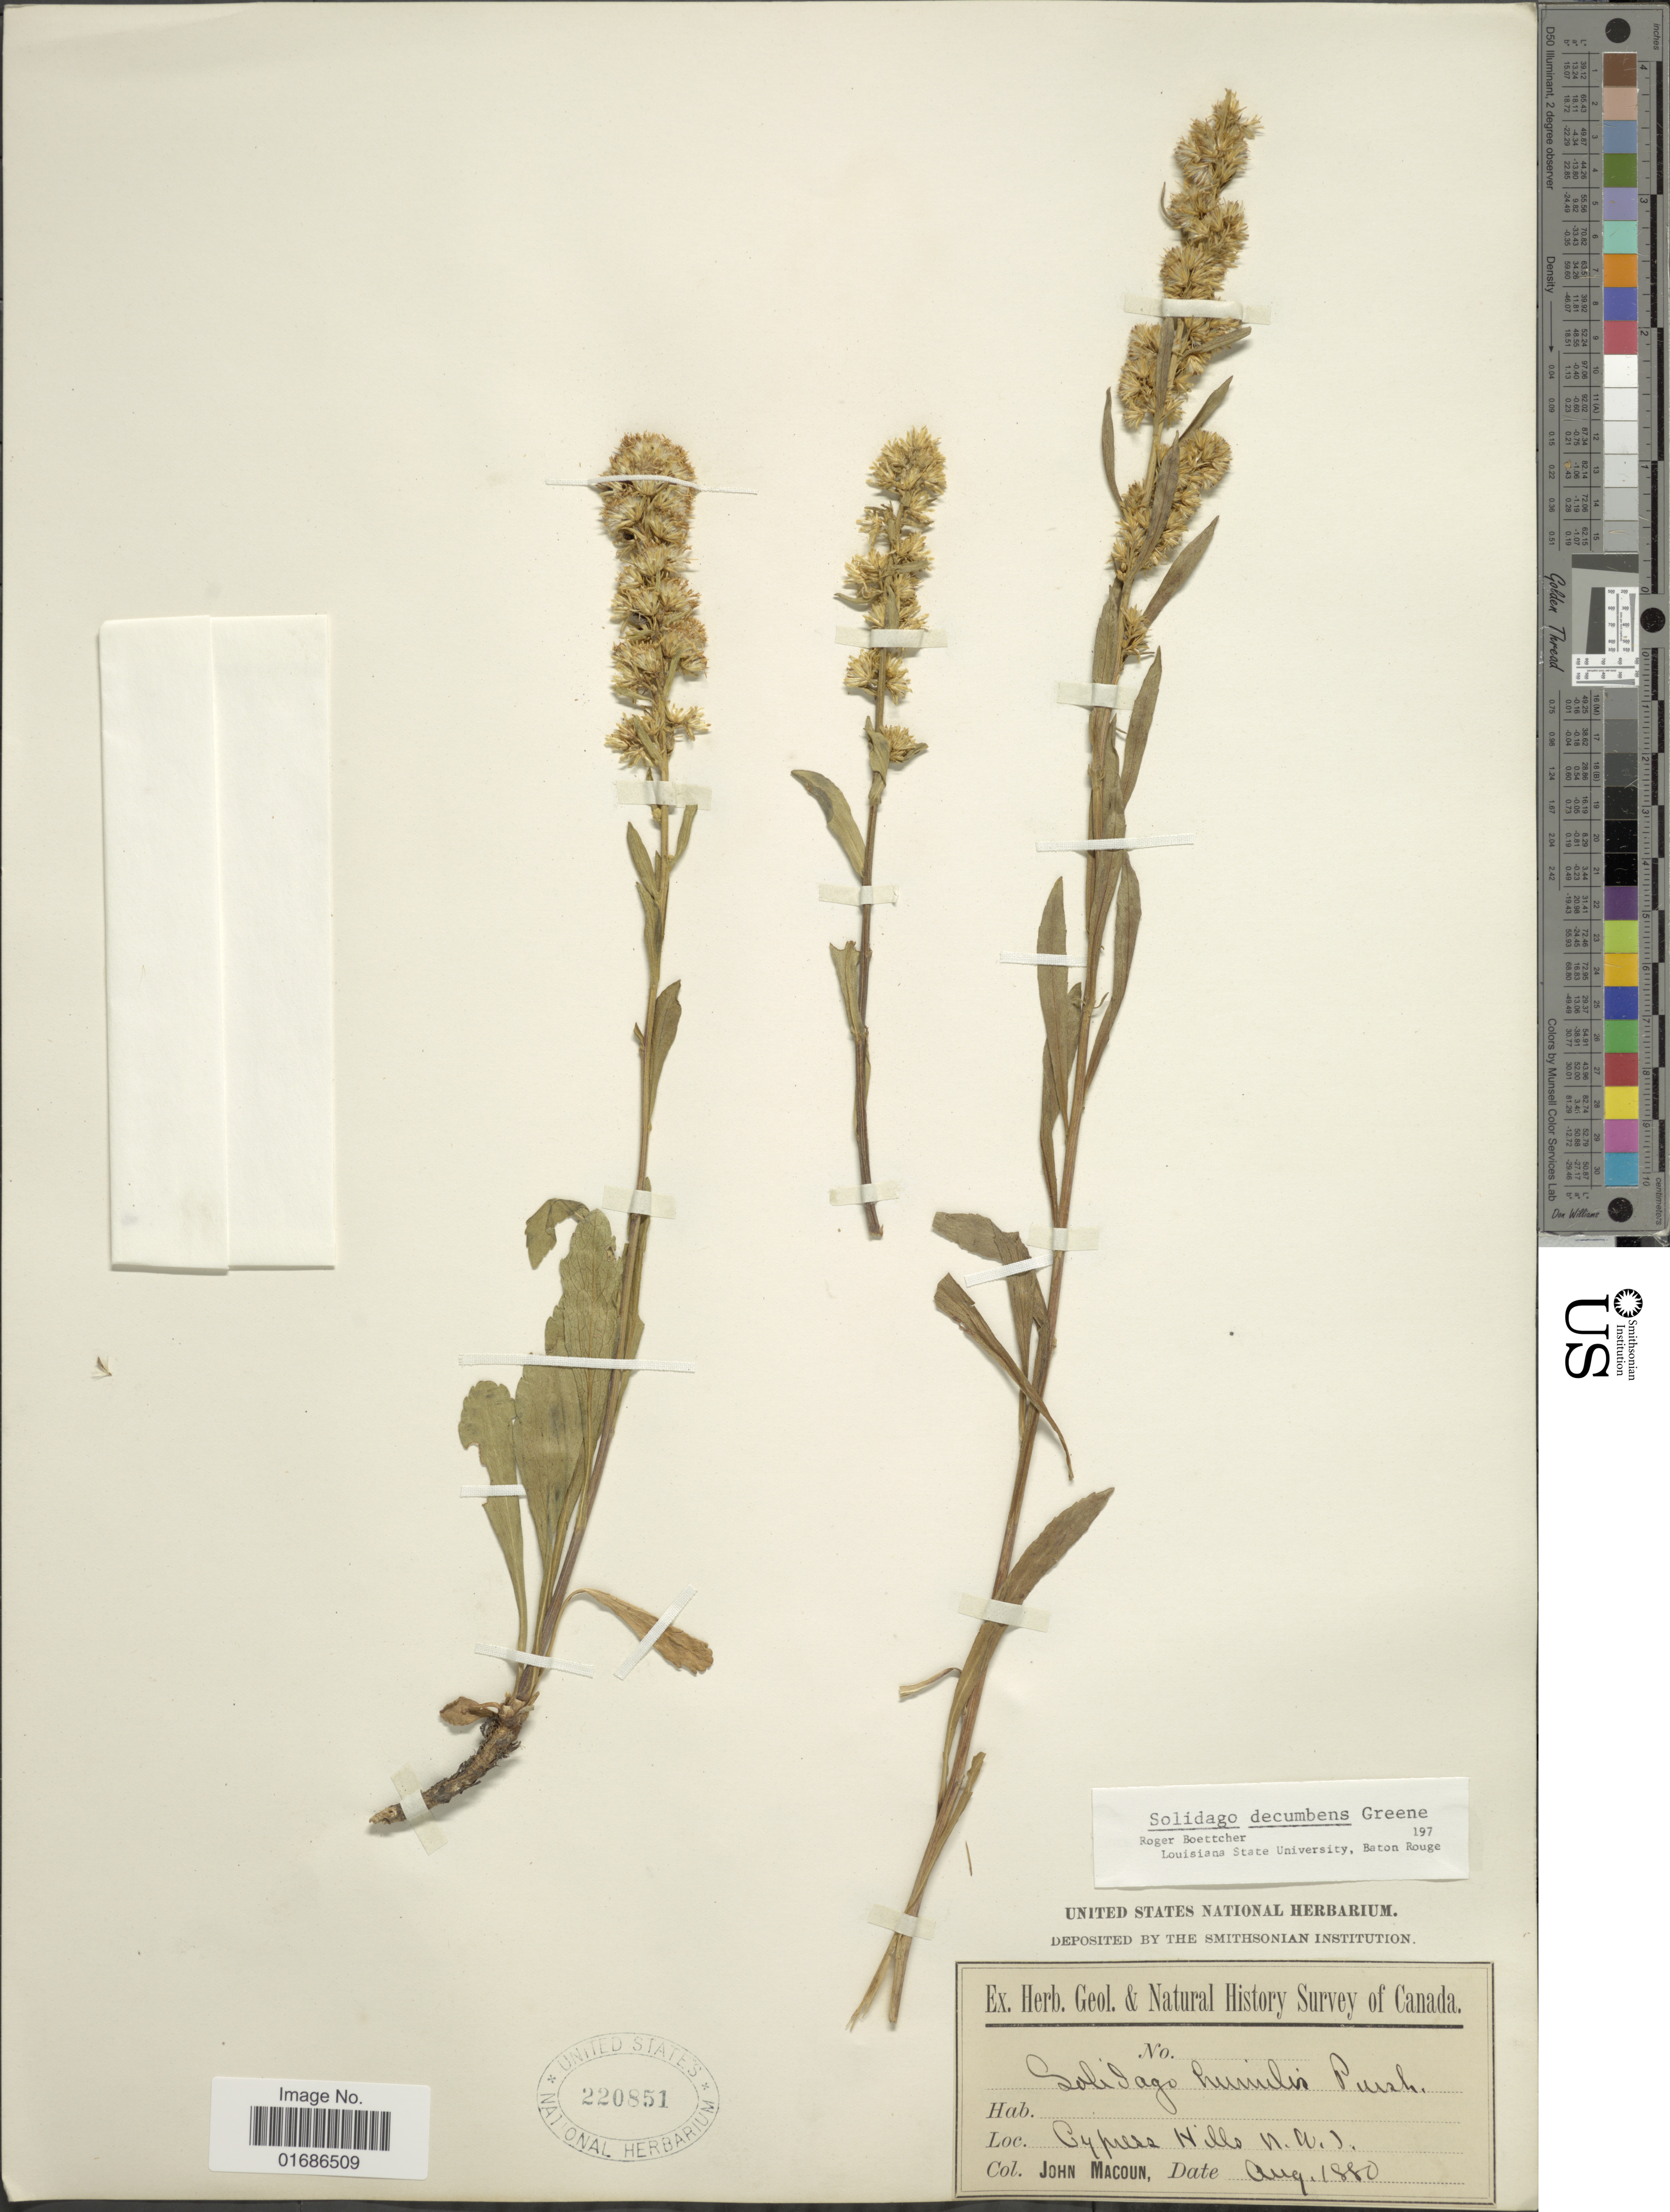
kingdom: Plantae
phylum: Tracheophyta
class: Magnoliopsida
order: Asterales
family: Asteraceae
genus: Solidago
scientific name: Solidago decumbens var. oreophila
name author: (Rydb.) Fernald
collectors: J. Macoun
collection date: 1880-08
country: Canada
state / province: Northwest Territories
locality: Cypress Hills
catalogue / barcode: US 220851